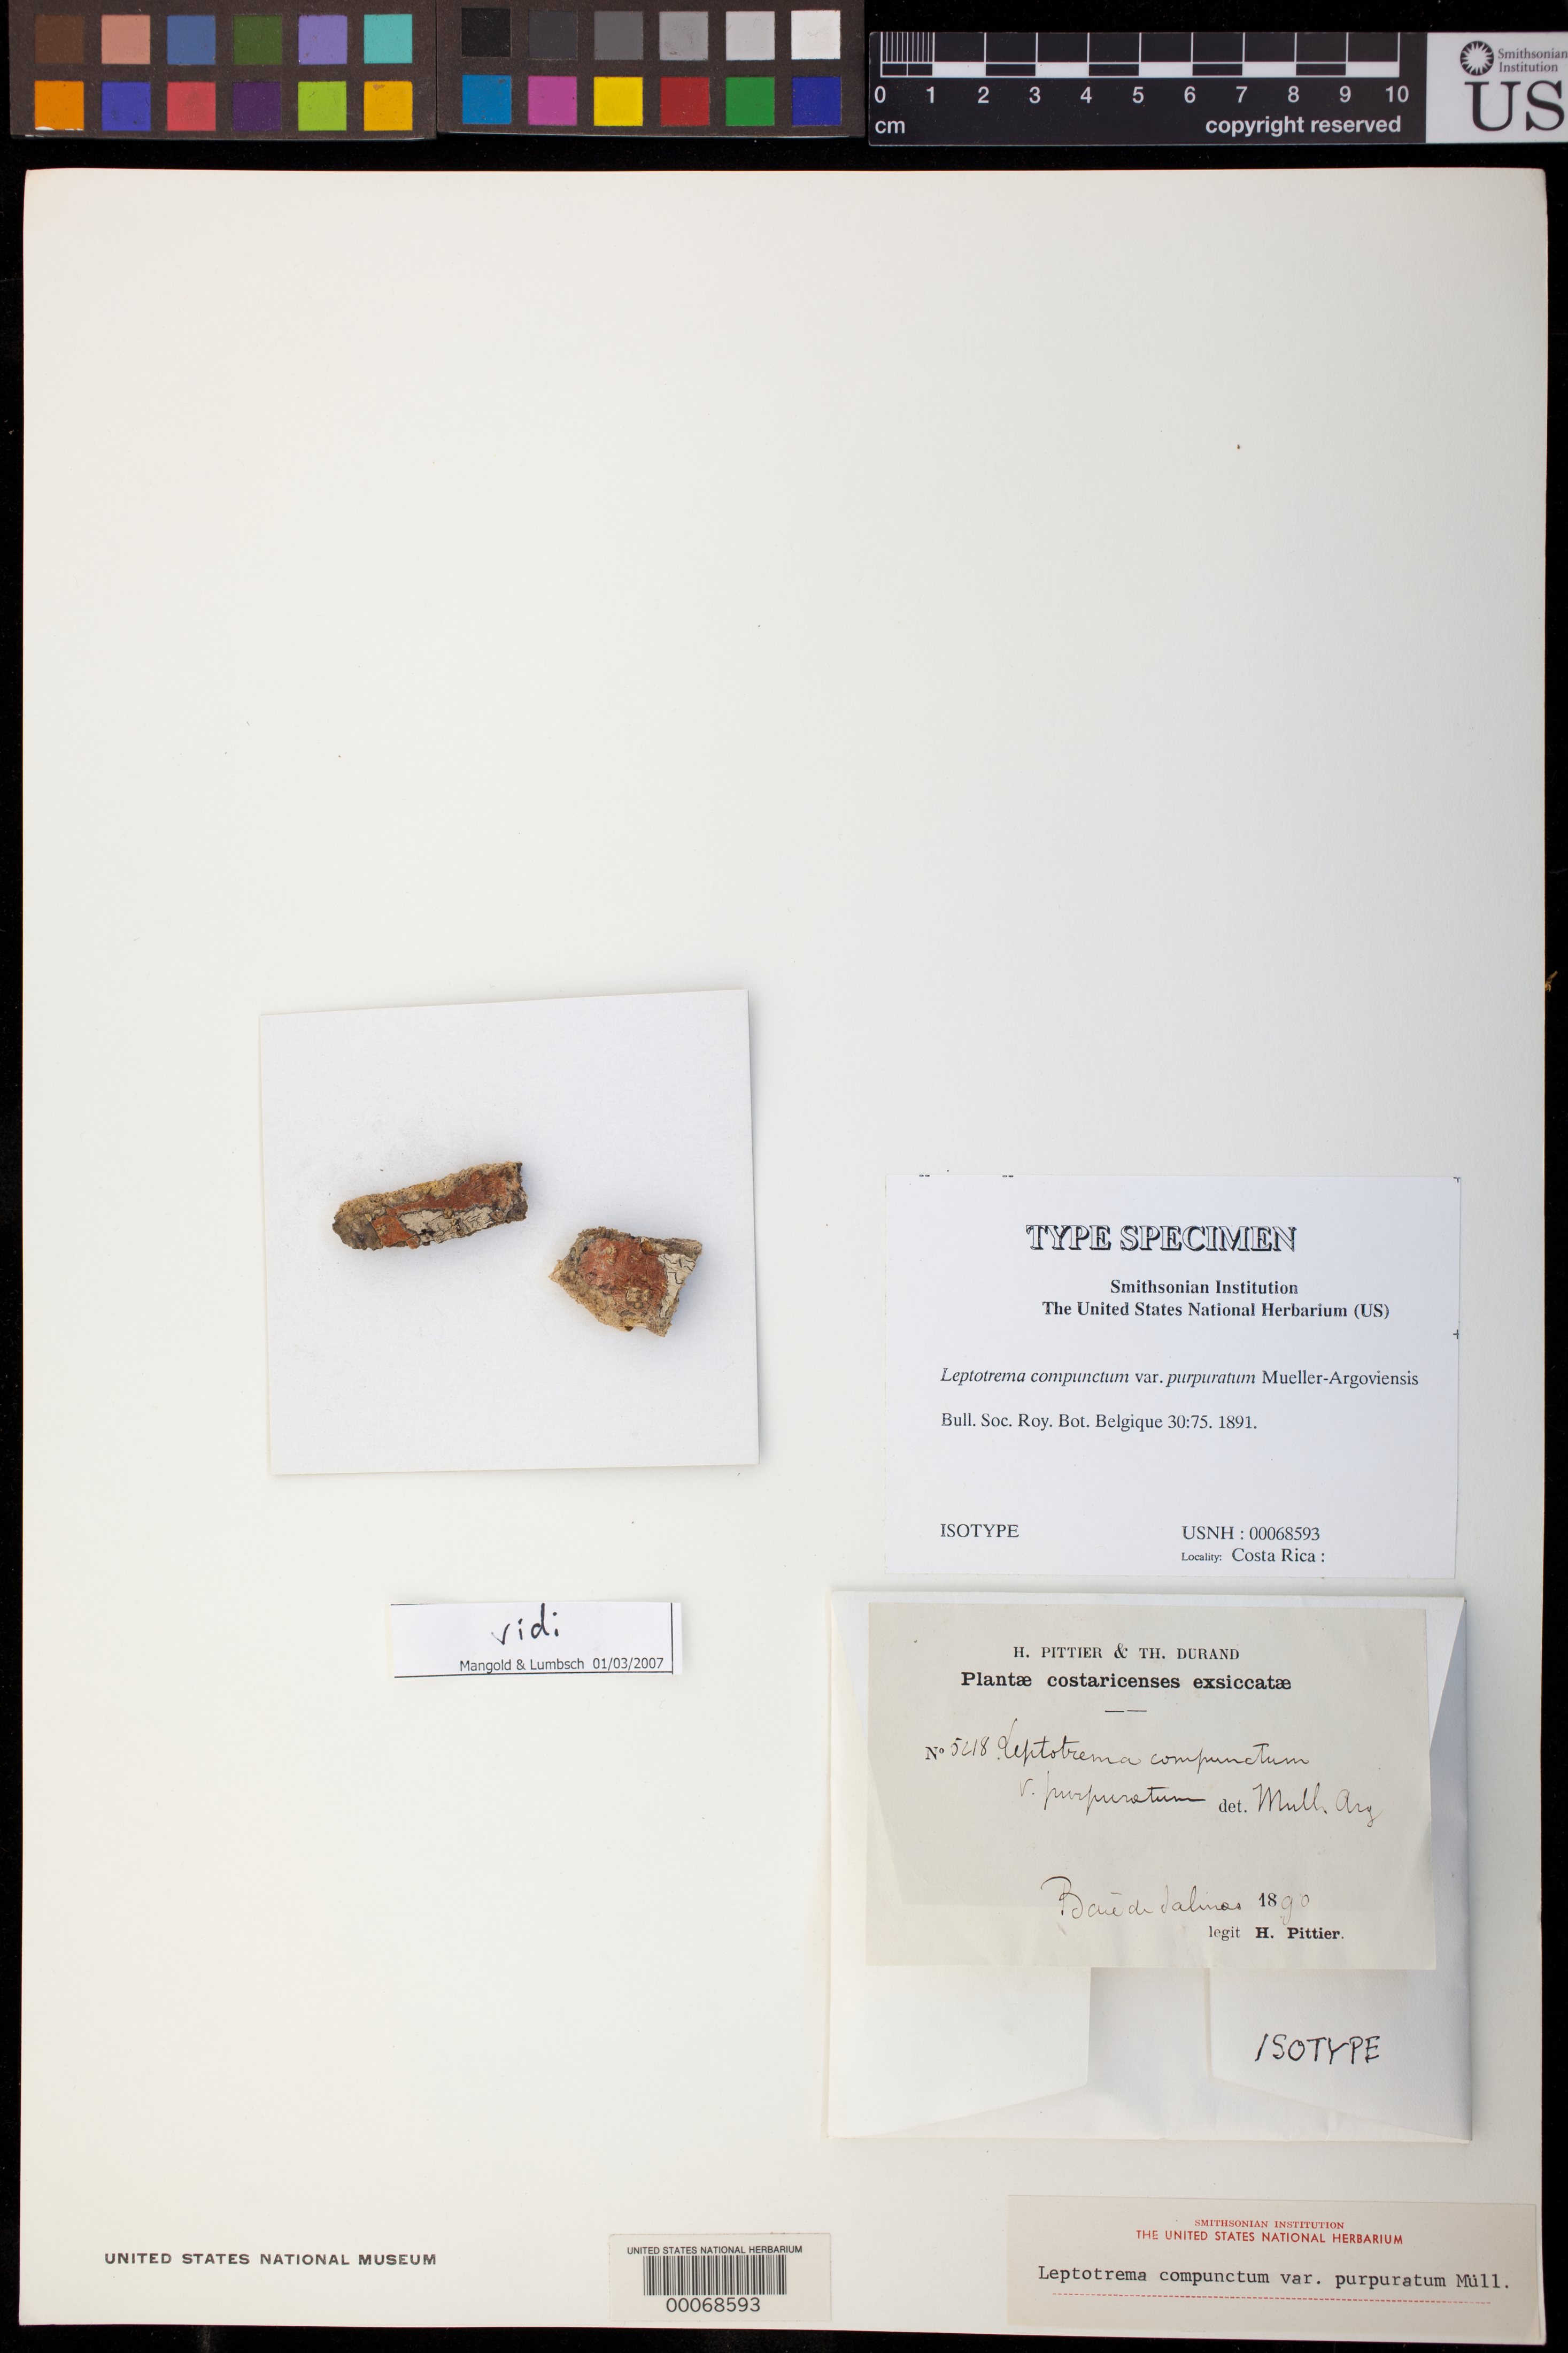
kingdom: Fungi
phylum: Ascomycota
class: Lecanoromycetes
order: Ostropales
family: Graphidaceae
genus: Leptotrema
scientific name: Leptotrema compunctum var. purpuratum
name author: Müll. Arg.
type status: Isotype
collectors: H. F. Pittier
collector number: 5218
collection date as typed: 1890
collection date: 1890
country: Costa Rica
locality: Baie de Salinas